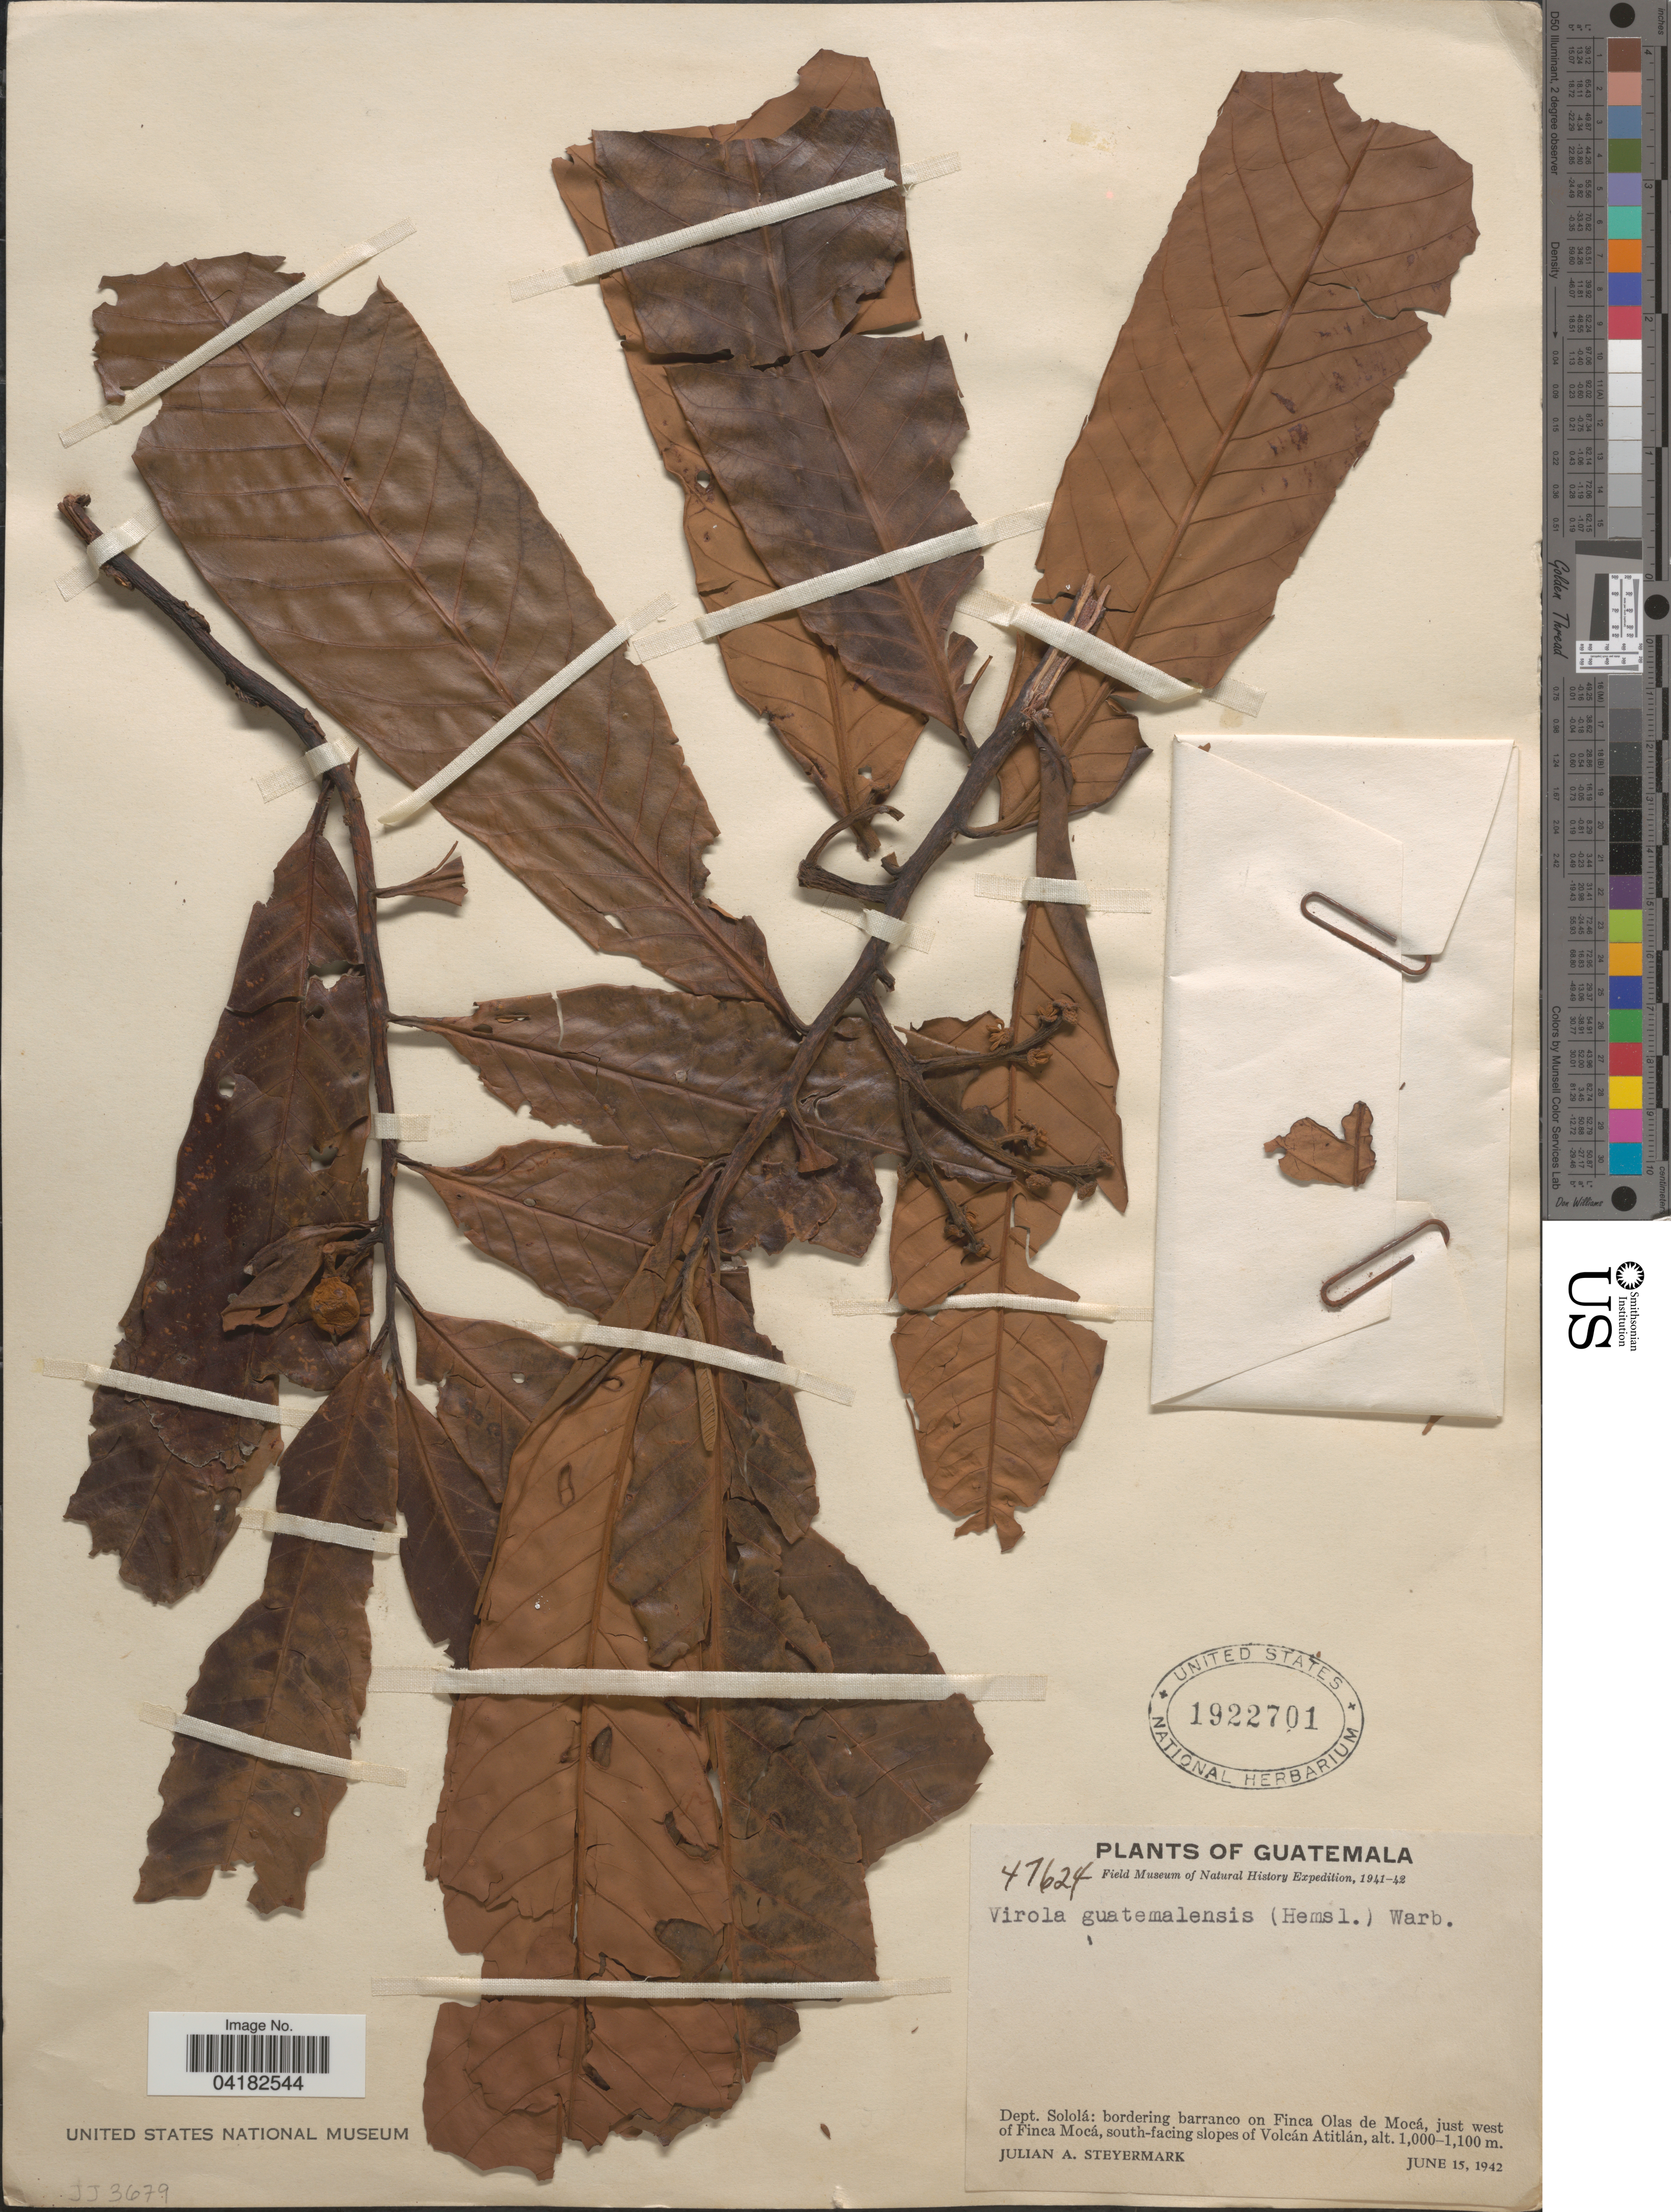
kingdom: Plantae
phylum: Tracheophyta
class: Magnoliopsida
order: Magnoliales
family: Myristicaceae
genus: Virola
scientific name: Virola guatemalensis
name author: (Hemsl.) Warb.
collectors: J. Steyermark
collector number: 47624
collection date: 1942-06-15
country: Guatemala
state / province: Solola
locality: Field Museum of Natural History Expedition, 1941-42. Dept. Sololá: bordering barranco on Finca Olas de Mocá, just west of Finca Mocá, south-facing slopes of Volcán Atitlán.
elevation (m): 1000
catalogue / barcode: US 1922701